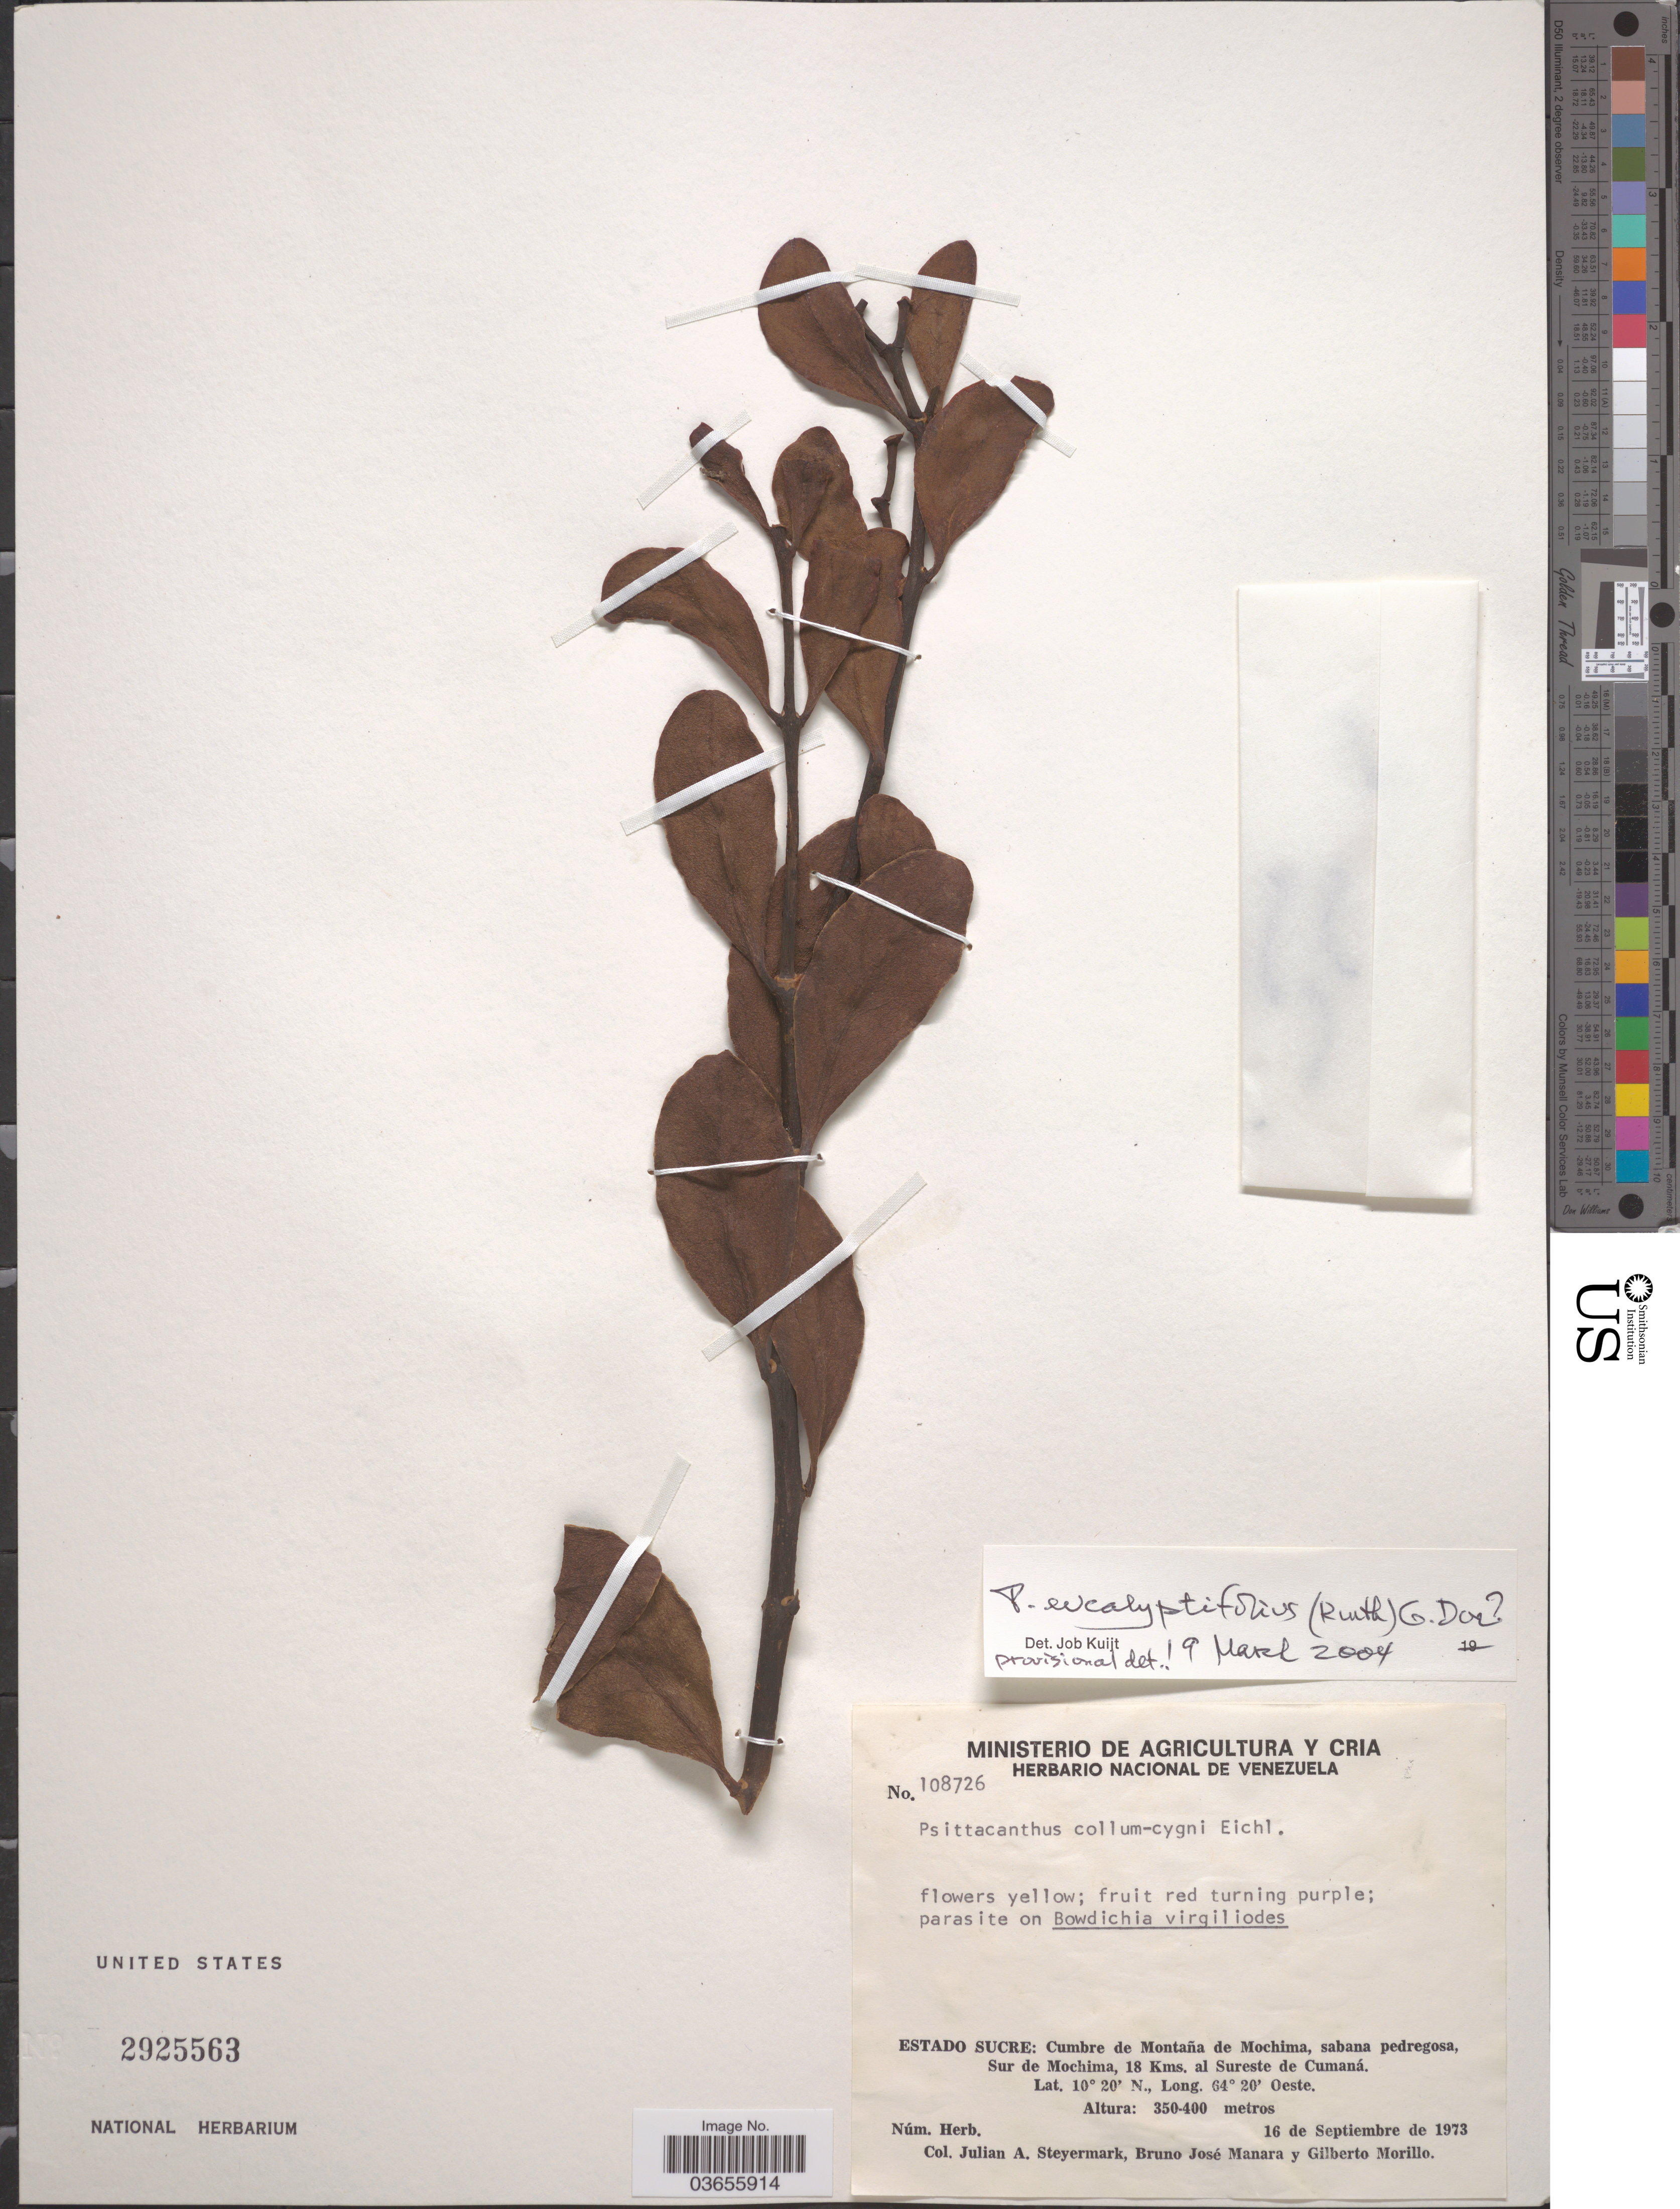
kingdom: Plantae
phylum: Tracheophyta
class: Magnoliopsida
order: Santalales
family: Loranthaceae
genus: Psittacanthus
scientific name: Psittacanthus eucalyptifolius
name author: (Kunth) G. Don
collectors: J. Steyermark, B. Manara & G. N. Morillo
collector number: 108726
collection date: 1973-09-16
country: Venezuela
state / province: Sucre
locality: Cumbre de Montaña de Mochima, sabana pedregosa, Sur de Mochima, 18 Kms. al Sureste de Cumaná.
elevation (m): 350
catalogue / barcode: US 2925563